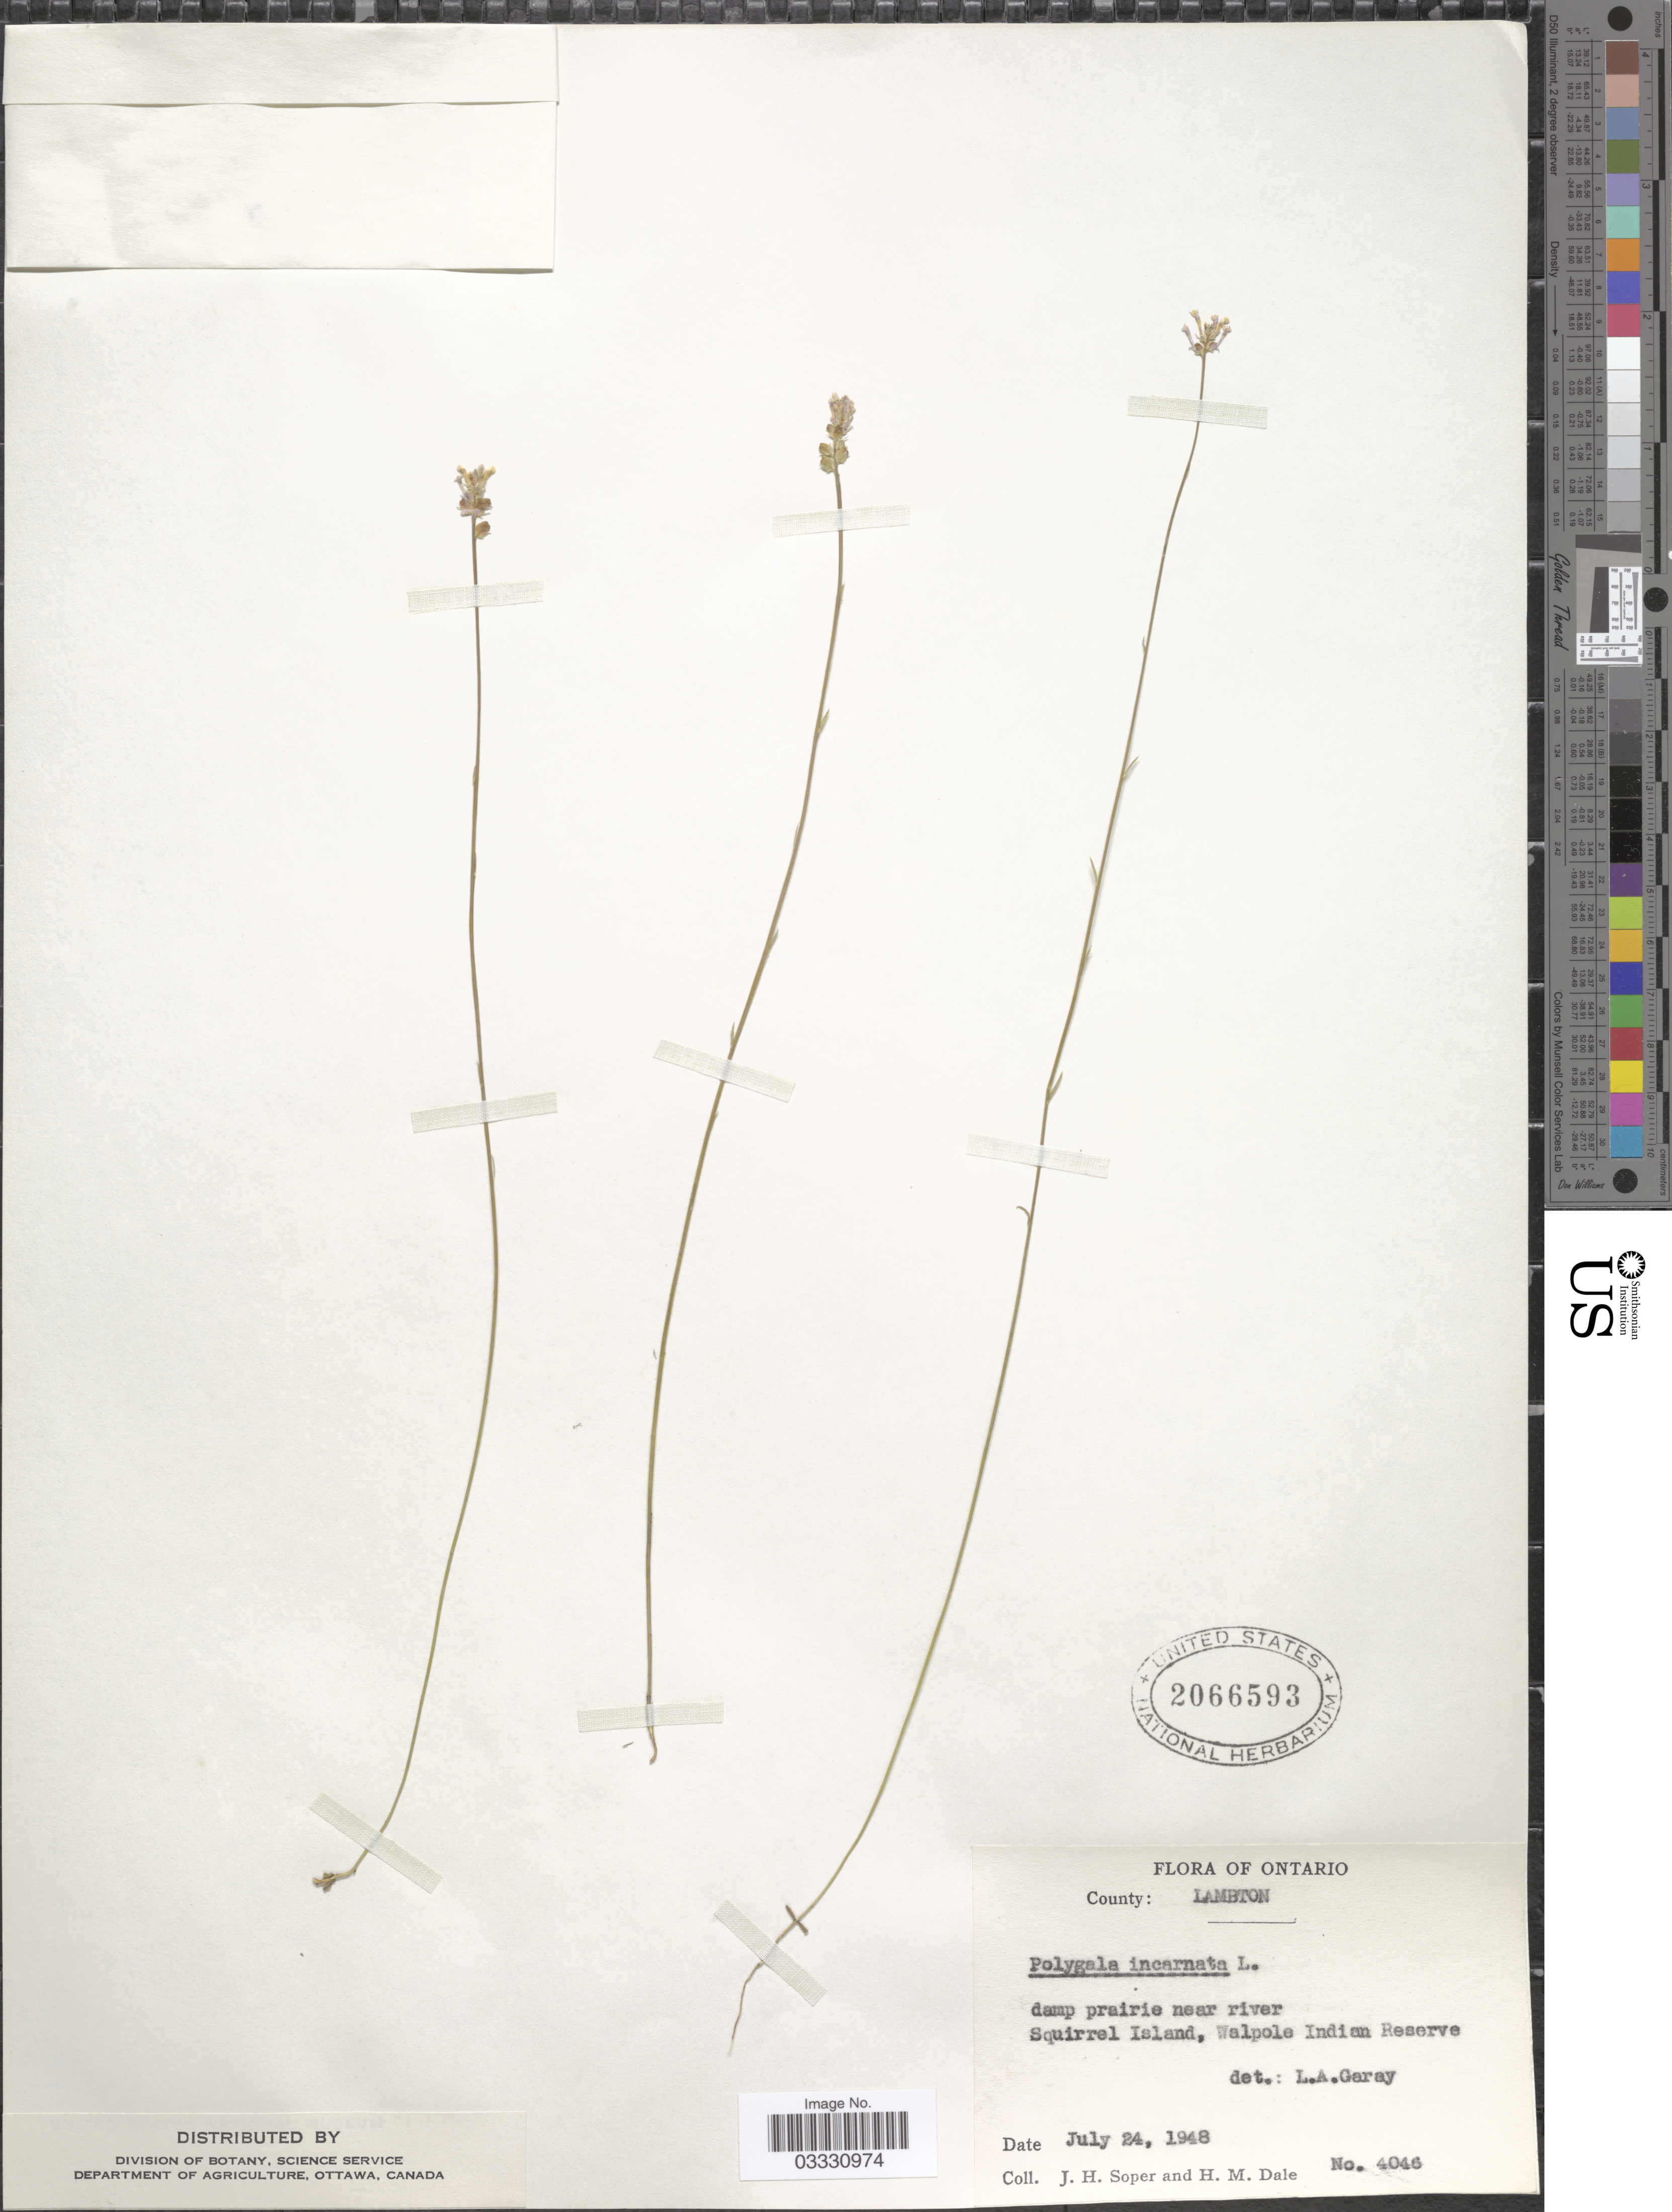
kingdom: Plantae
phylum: Tracheophyta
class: Magnoliopsida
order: Fabales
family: Polygalaceae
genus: Polygala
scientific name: Polygala incarnata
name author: L.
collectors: J. H. Soper & H. M. Dale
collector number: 4046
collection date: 1948-07-24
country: Canada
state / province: Ontario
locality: County: Lambton. Damp prairie near river. Squirrel Island, Walpole Indian Reserve.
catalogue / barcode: US 2066593